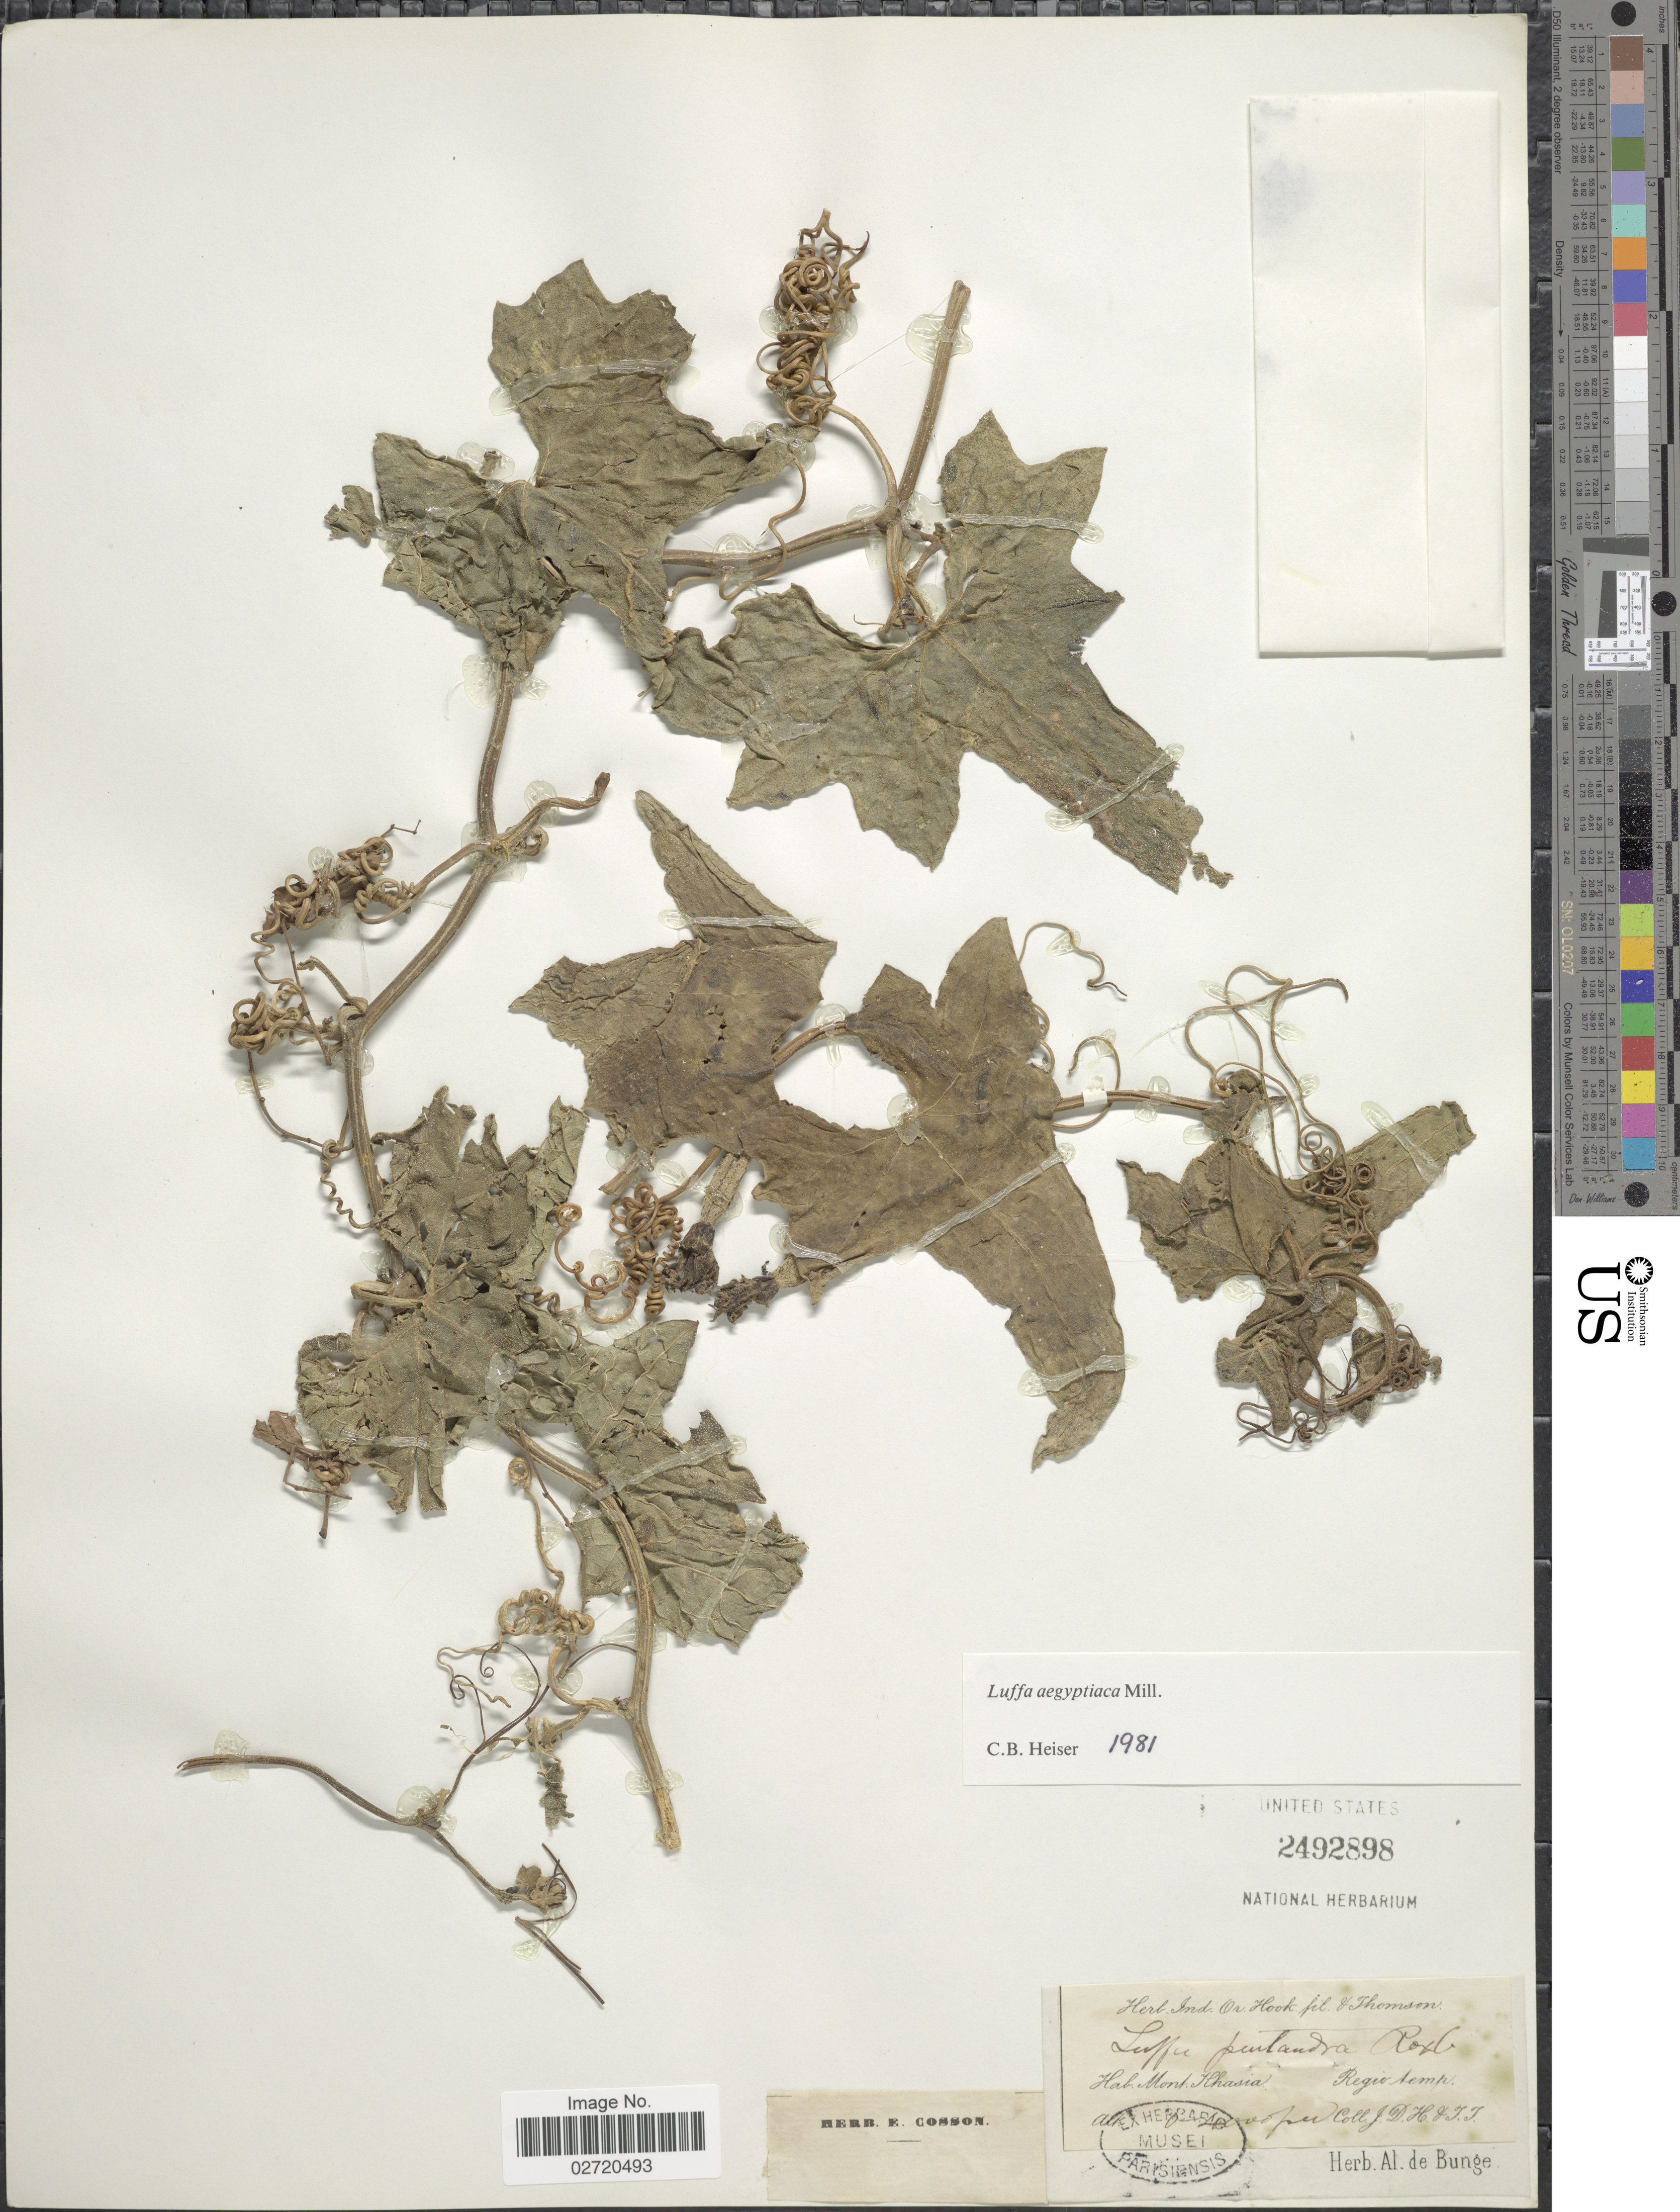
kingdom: Plantae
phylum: Tracheophyta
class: Magnoliopsida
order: Cucurbitales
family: Cucurbitaceae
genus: Luffa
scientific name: Luffa aegyptiaca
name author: Mill.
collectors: J. D. Hooker & T. Thomson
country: India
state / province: Meghalaya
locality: Mont. Khassia, Regio temp.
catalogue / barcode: US 2492898